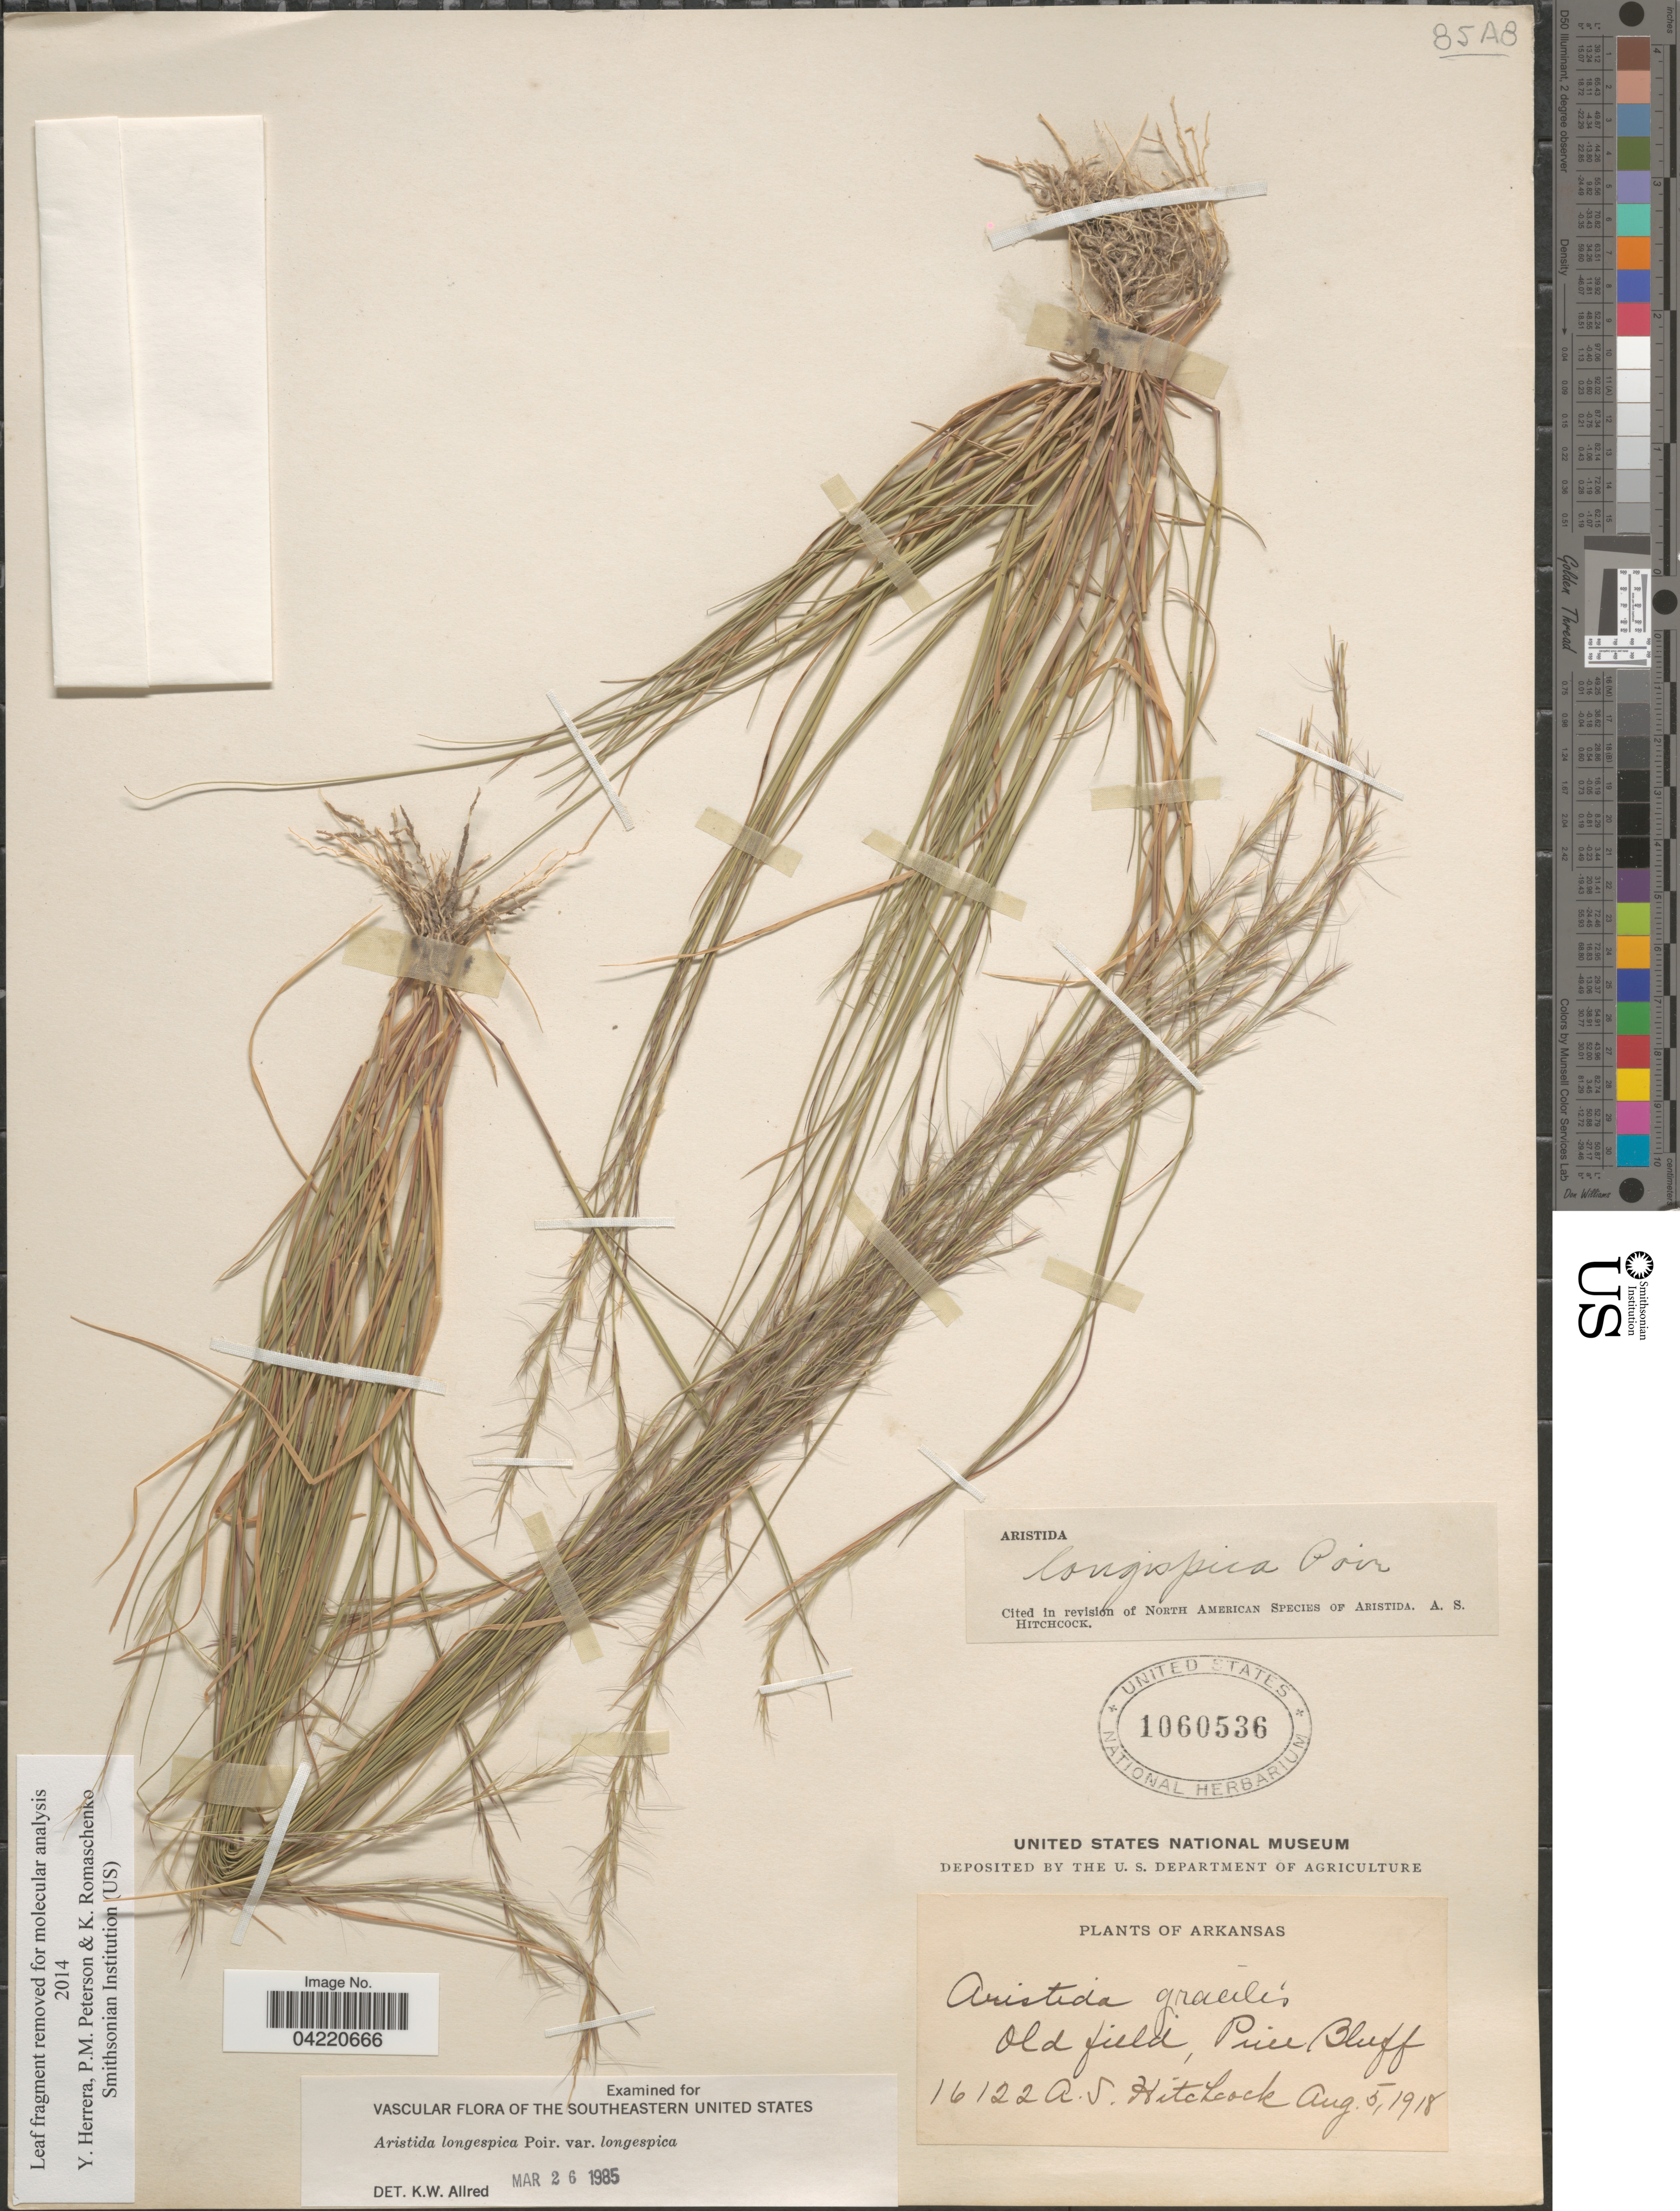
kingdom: Plantae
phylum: Tracheophyta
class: Liliopsida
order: Poales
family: Poaceae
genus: Aristida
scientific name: Aristida longespica var. longespica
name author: Poir.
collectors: A. S. Hitchcock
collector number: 16122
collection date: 1918-08-05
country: United States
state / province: Arkansas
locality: Old Field, Pine Bluff.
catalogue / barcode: US 1060536